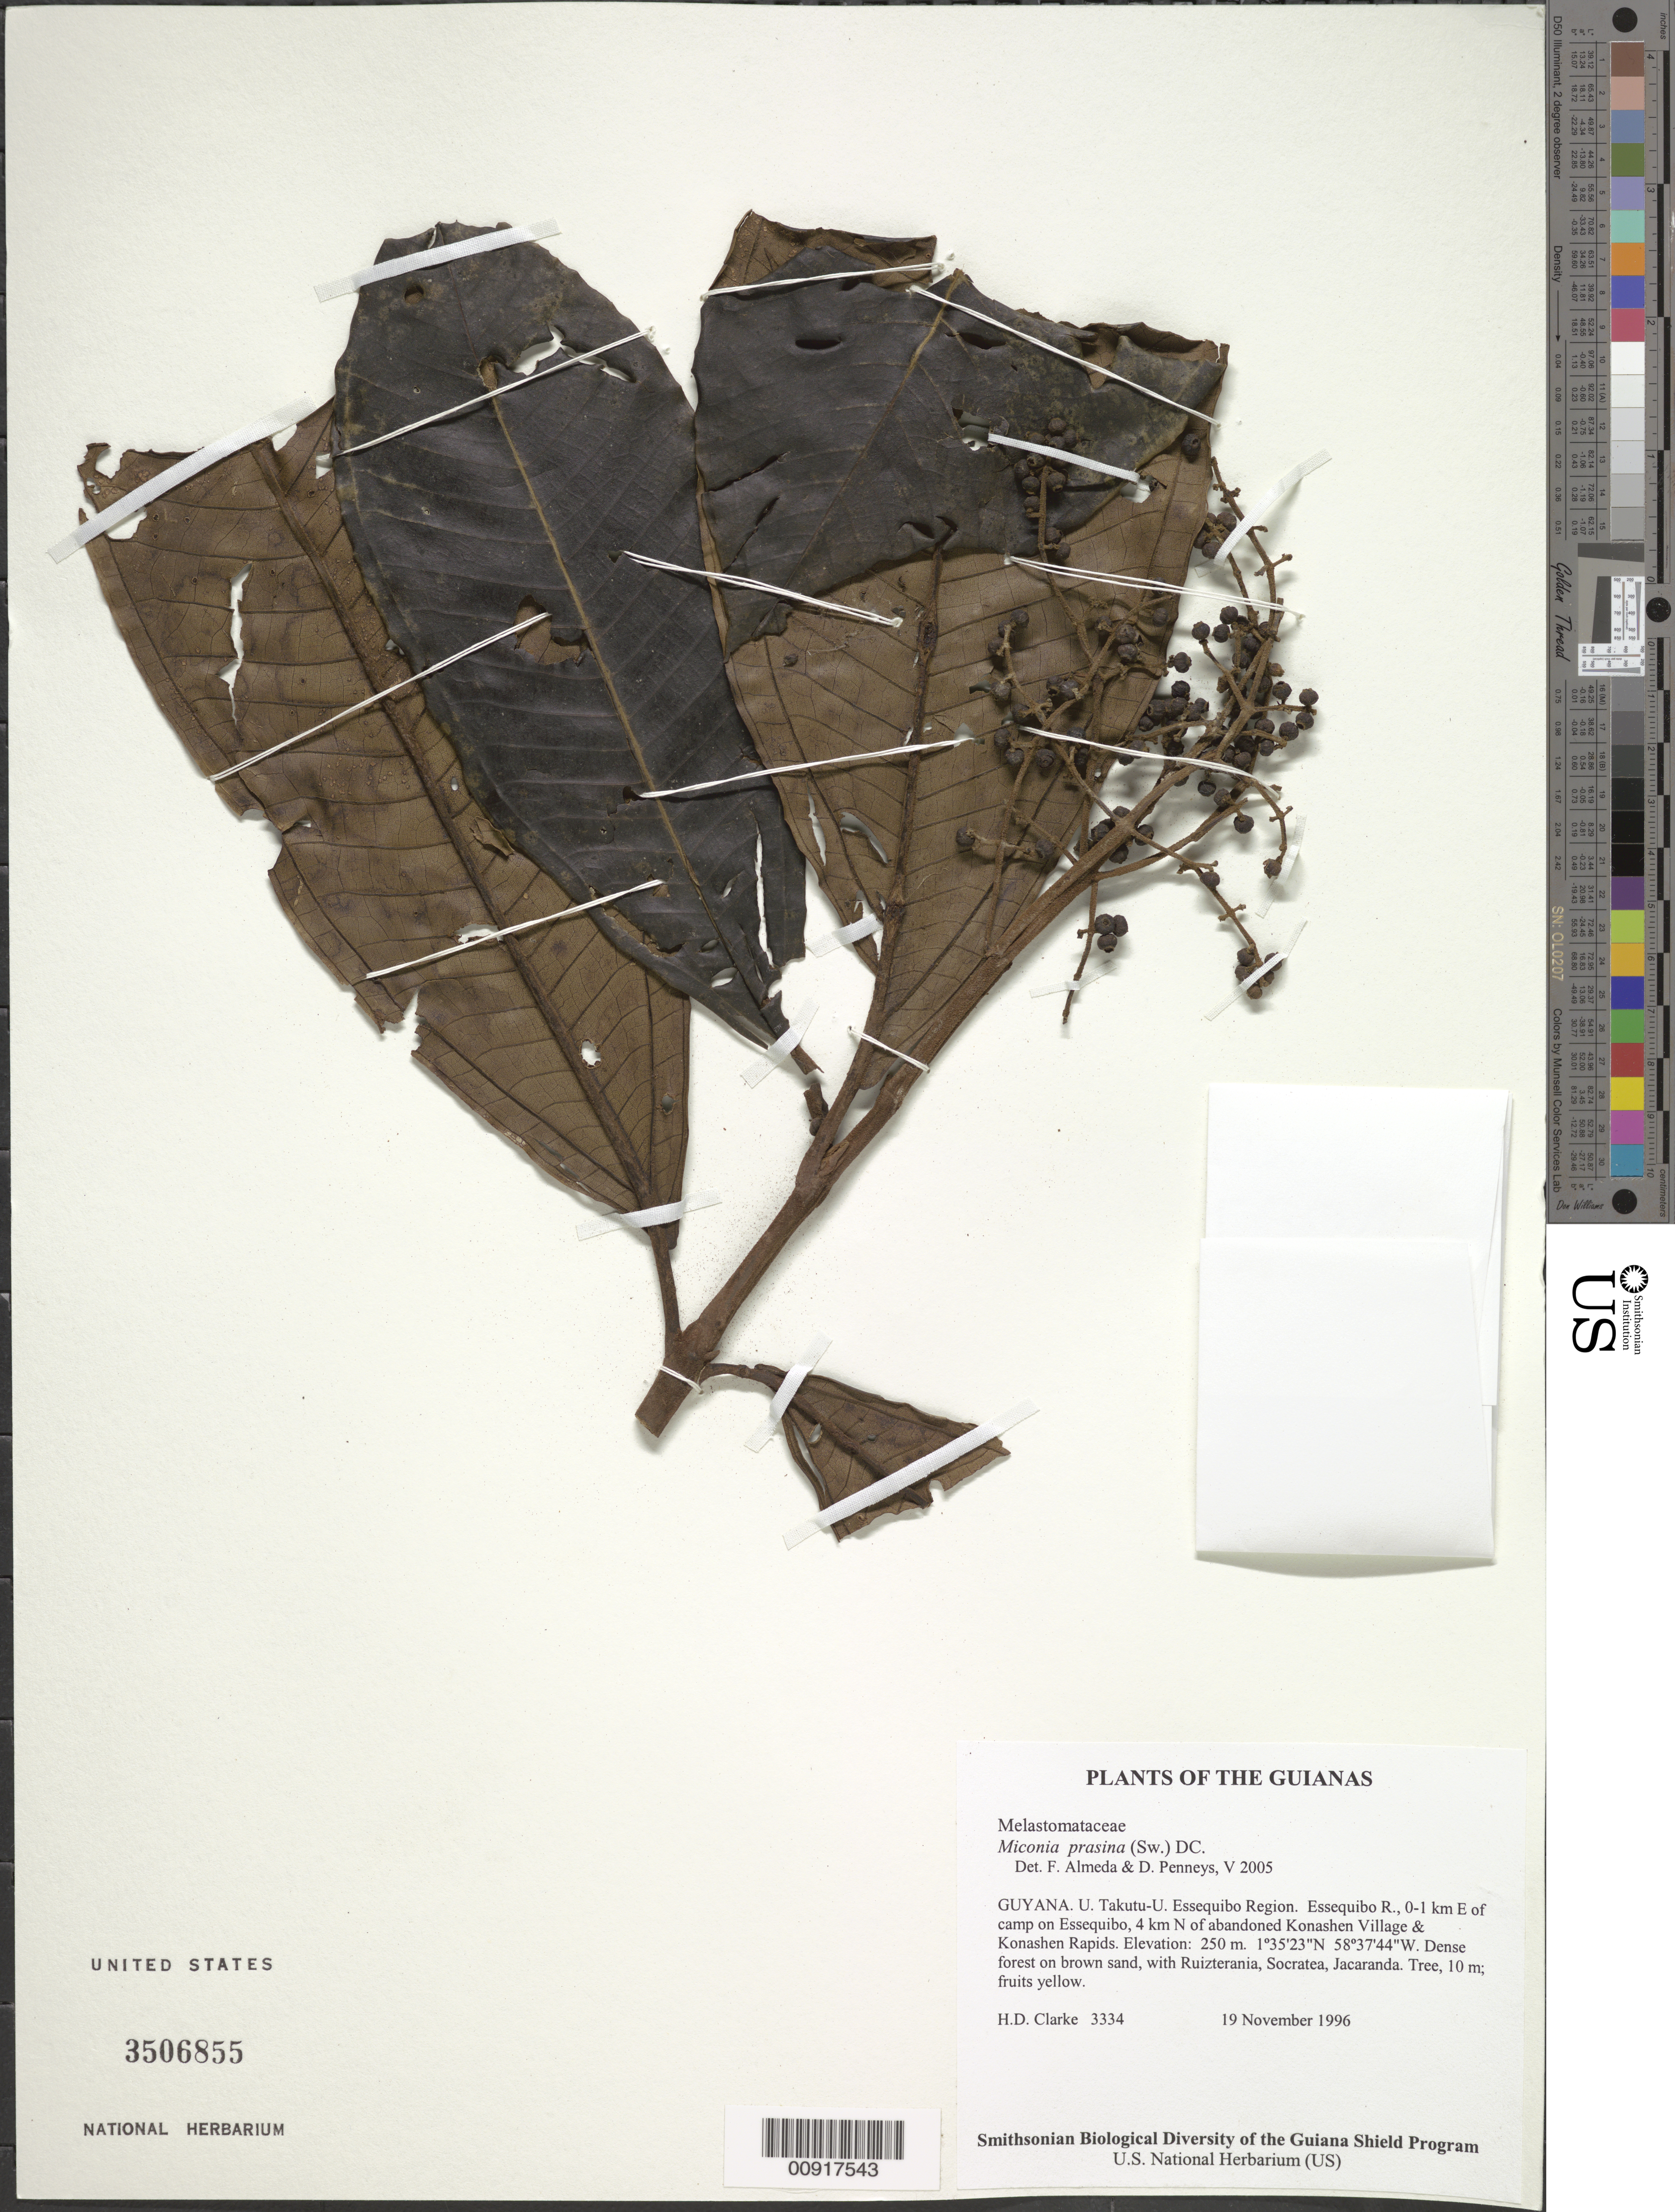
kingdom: Plantae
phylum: Tracheophyta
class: Magnoliopsida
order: Myrtales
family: Melastomataceae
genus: Miconia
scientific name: Miconia prasina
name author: (Sw.) DC.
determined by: Almeda, F.; Penneys, D. S.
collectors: H. D. Clarke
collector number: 3334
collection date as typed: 19 November 1996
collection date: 1996-11-19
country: Guyana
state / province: U. Takutu-U. Essequibo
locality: Essequibo R., 0-1 km E of camp on Essequibo, 4 km N of abandoned Konashen Village & Konashen Rapids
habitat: Dense forest on brown sand, with Ruizterania, Socratea, Jacaranda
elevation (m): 250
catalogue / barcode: US 3506855